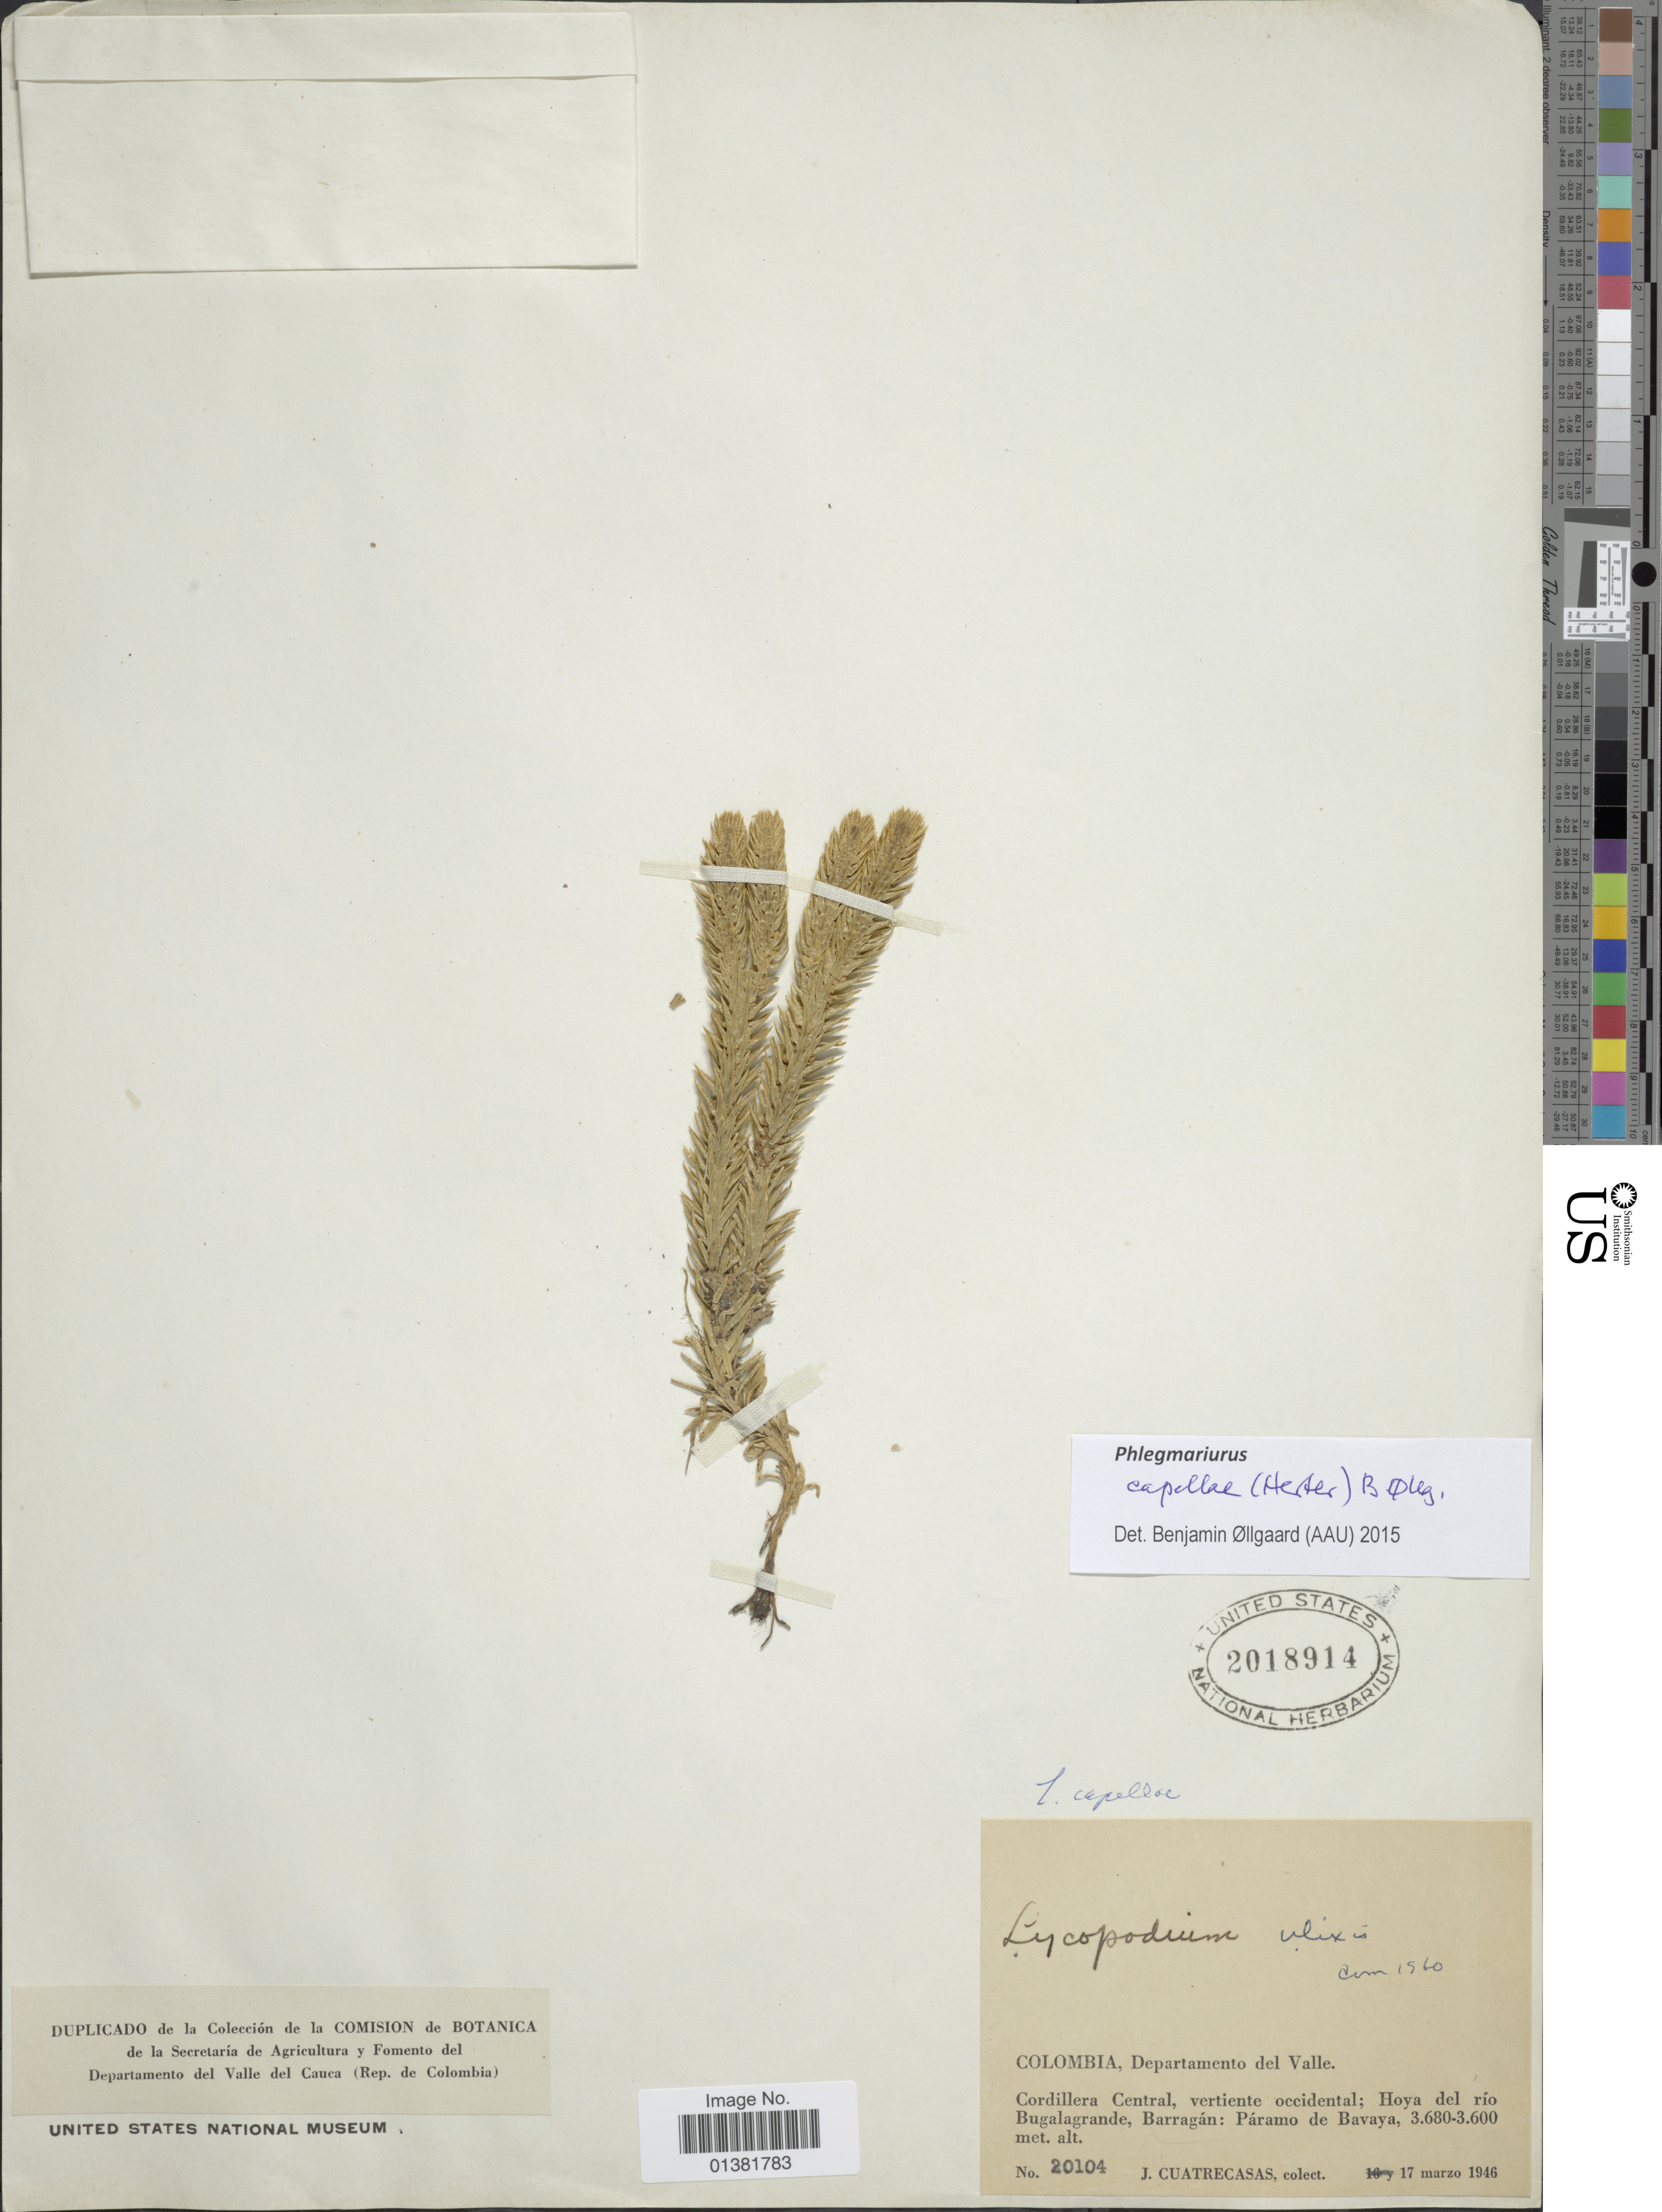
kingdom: Plantae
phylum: Tracheophyta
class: Lycopodiopsida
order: Lycopodiales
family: Lycopodiaceae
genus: Phlegmariurus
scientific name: Phlegmariurus capellae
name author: (Herter) B. Øllg.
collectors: J. Cuatrecasas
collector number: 20104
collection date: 1946-03-17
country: Colombia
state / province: Valle del Cauca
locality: Cordillera Central, vertiente occidental; Hoya del río Bugalagrande, Barragán: Páramo de Bavaya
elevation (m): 3600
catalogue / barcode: US 2018914